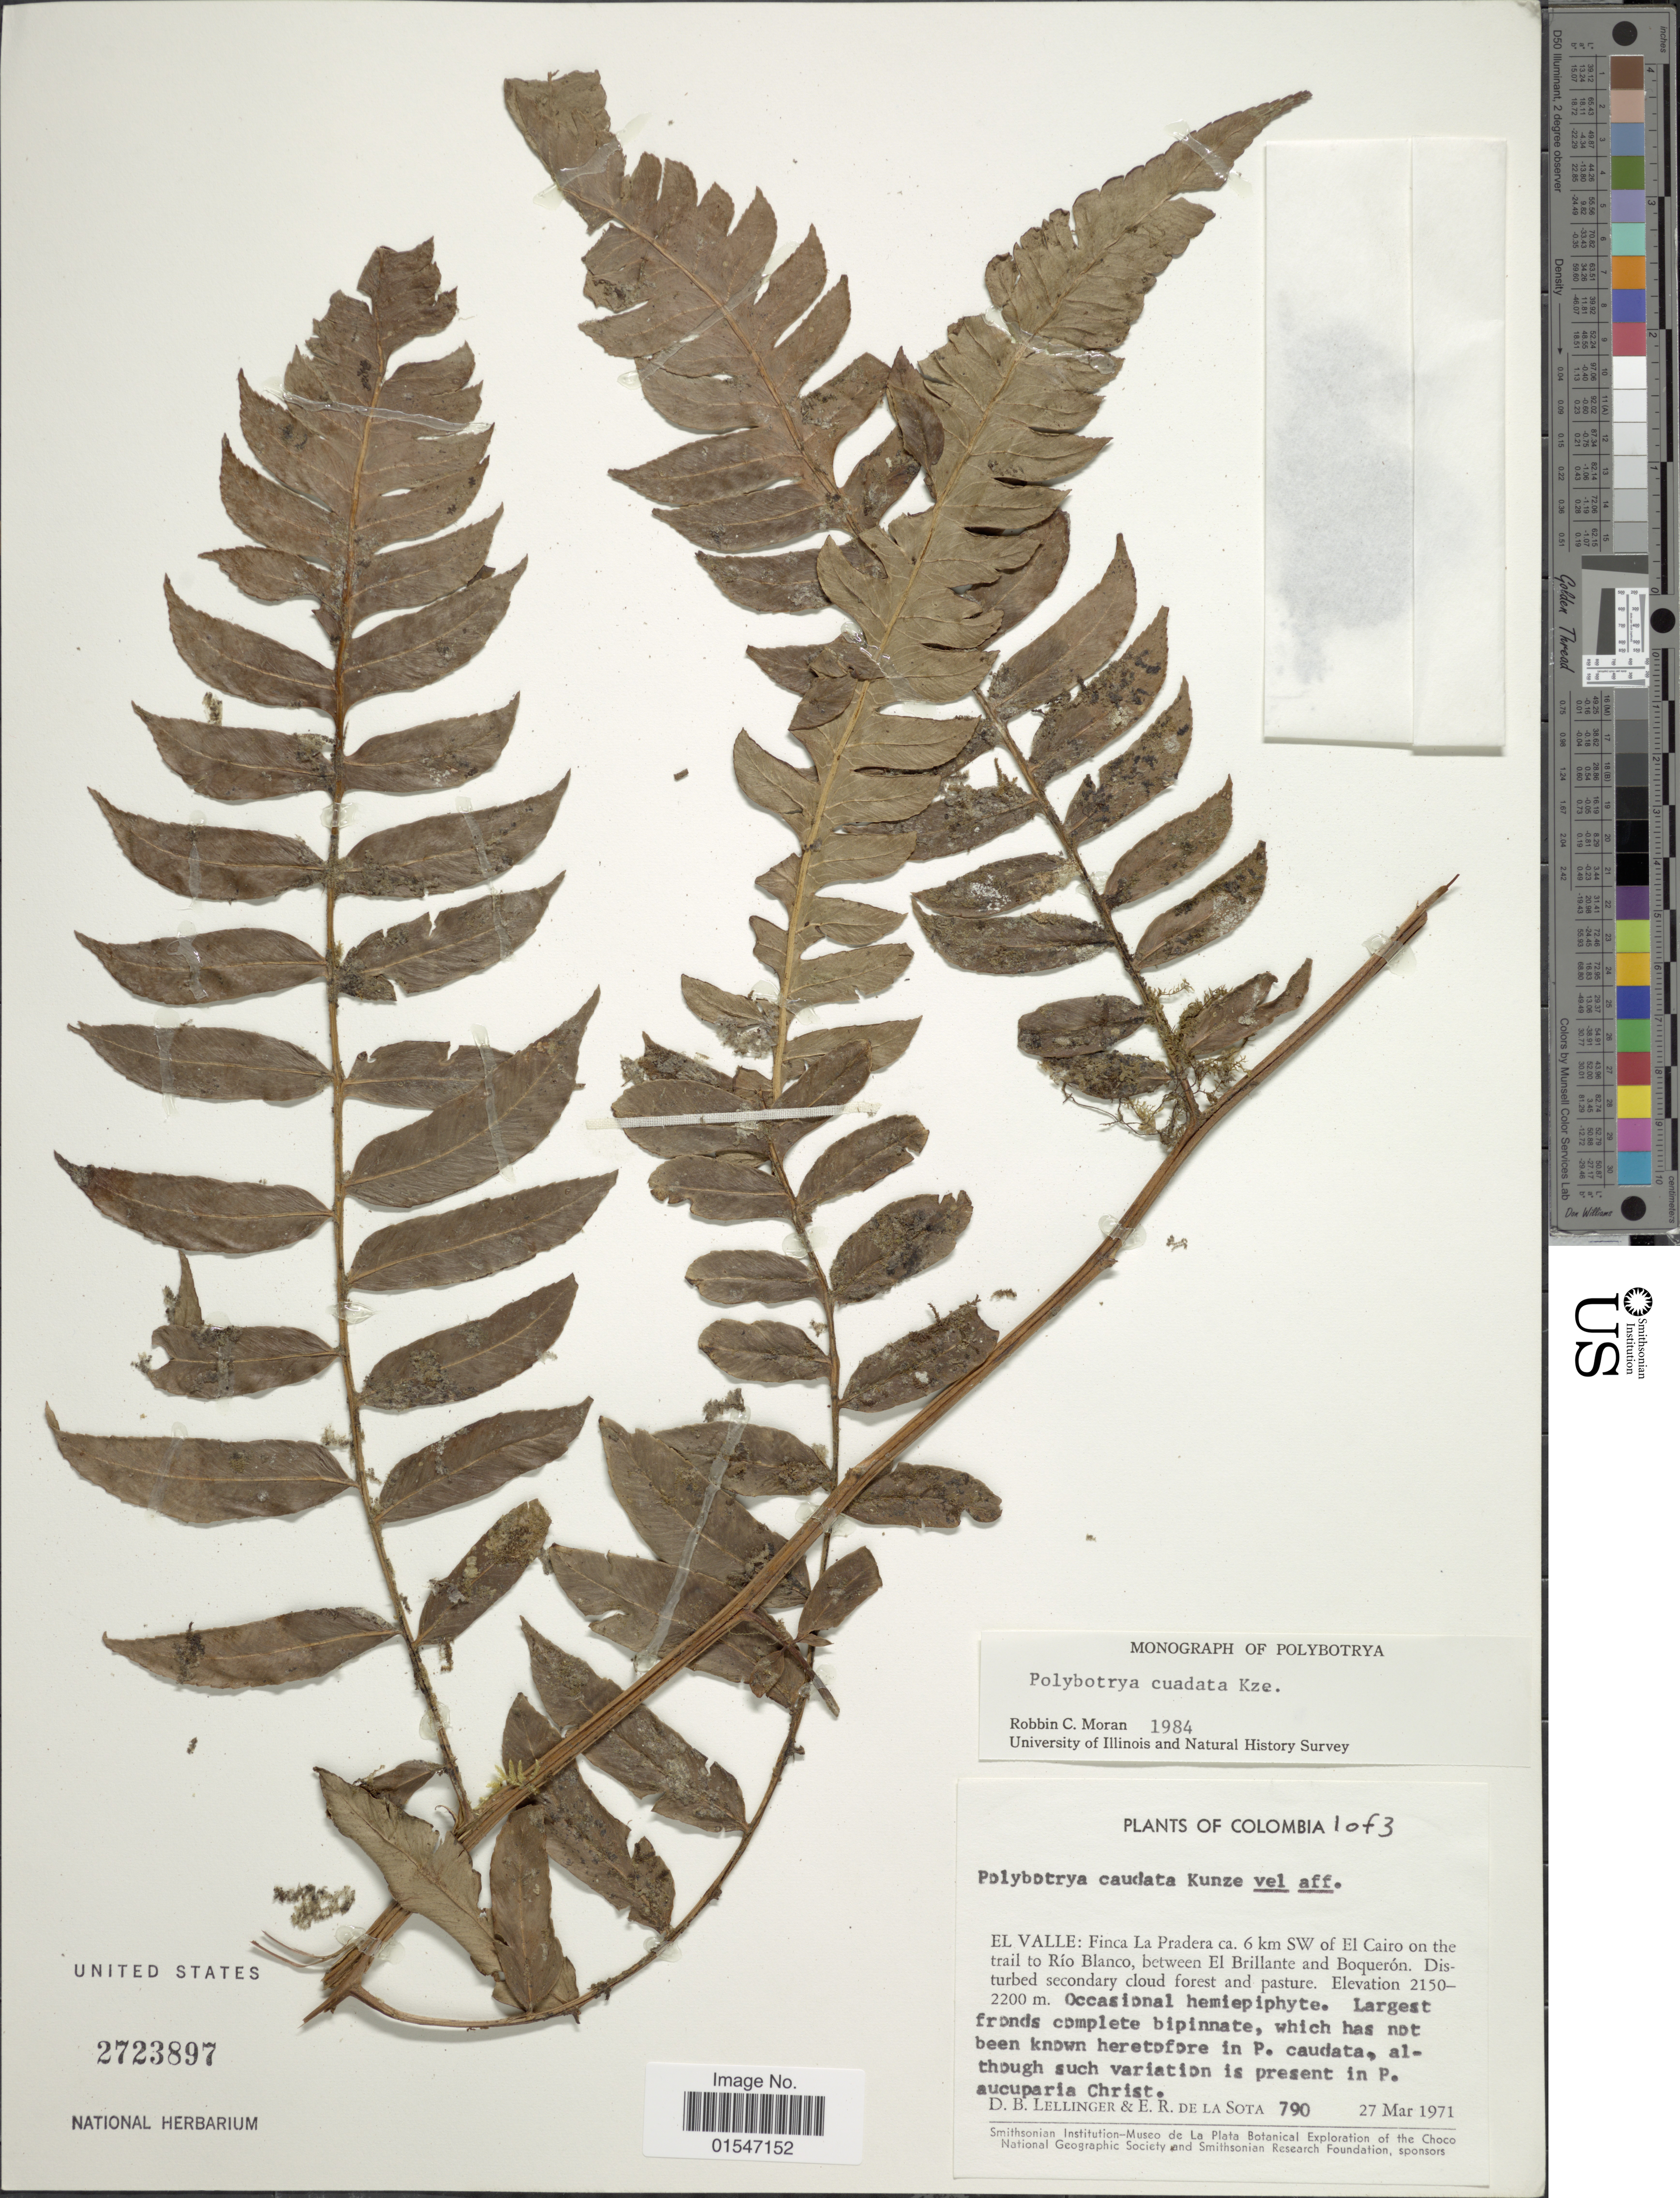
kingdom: Plantae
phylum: Tracheophyta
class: Polypodiopsida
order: Polypodiales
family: Dryopteridaceae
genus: Polybotrya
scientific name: Polybotrya caudata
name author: Kunze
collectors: D. B. Lellinger & E. R. de la Sota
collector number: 790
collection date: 1971-03-27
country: Colombia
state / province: Valle del Cauca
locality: El Valle Finca La Pradera ca. 6 km SW of El Cairo on the trail to Rio Blanco, between El Brillante and Boqueron.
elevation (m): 2150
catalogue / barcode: US 2723897